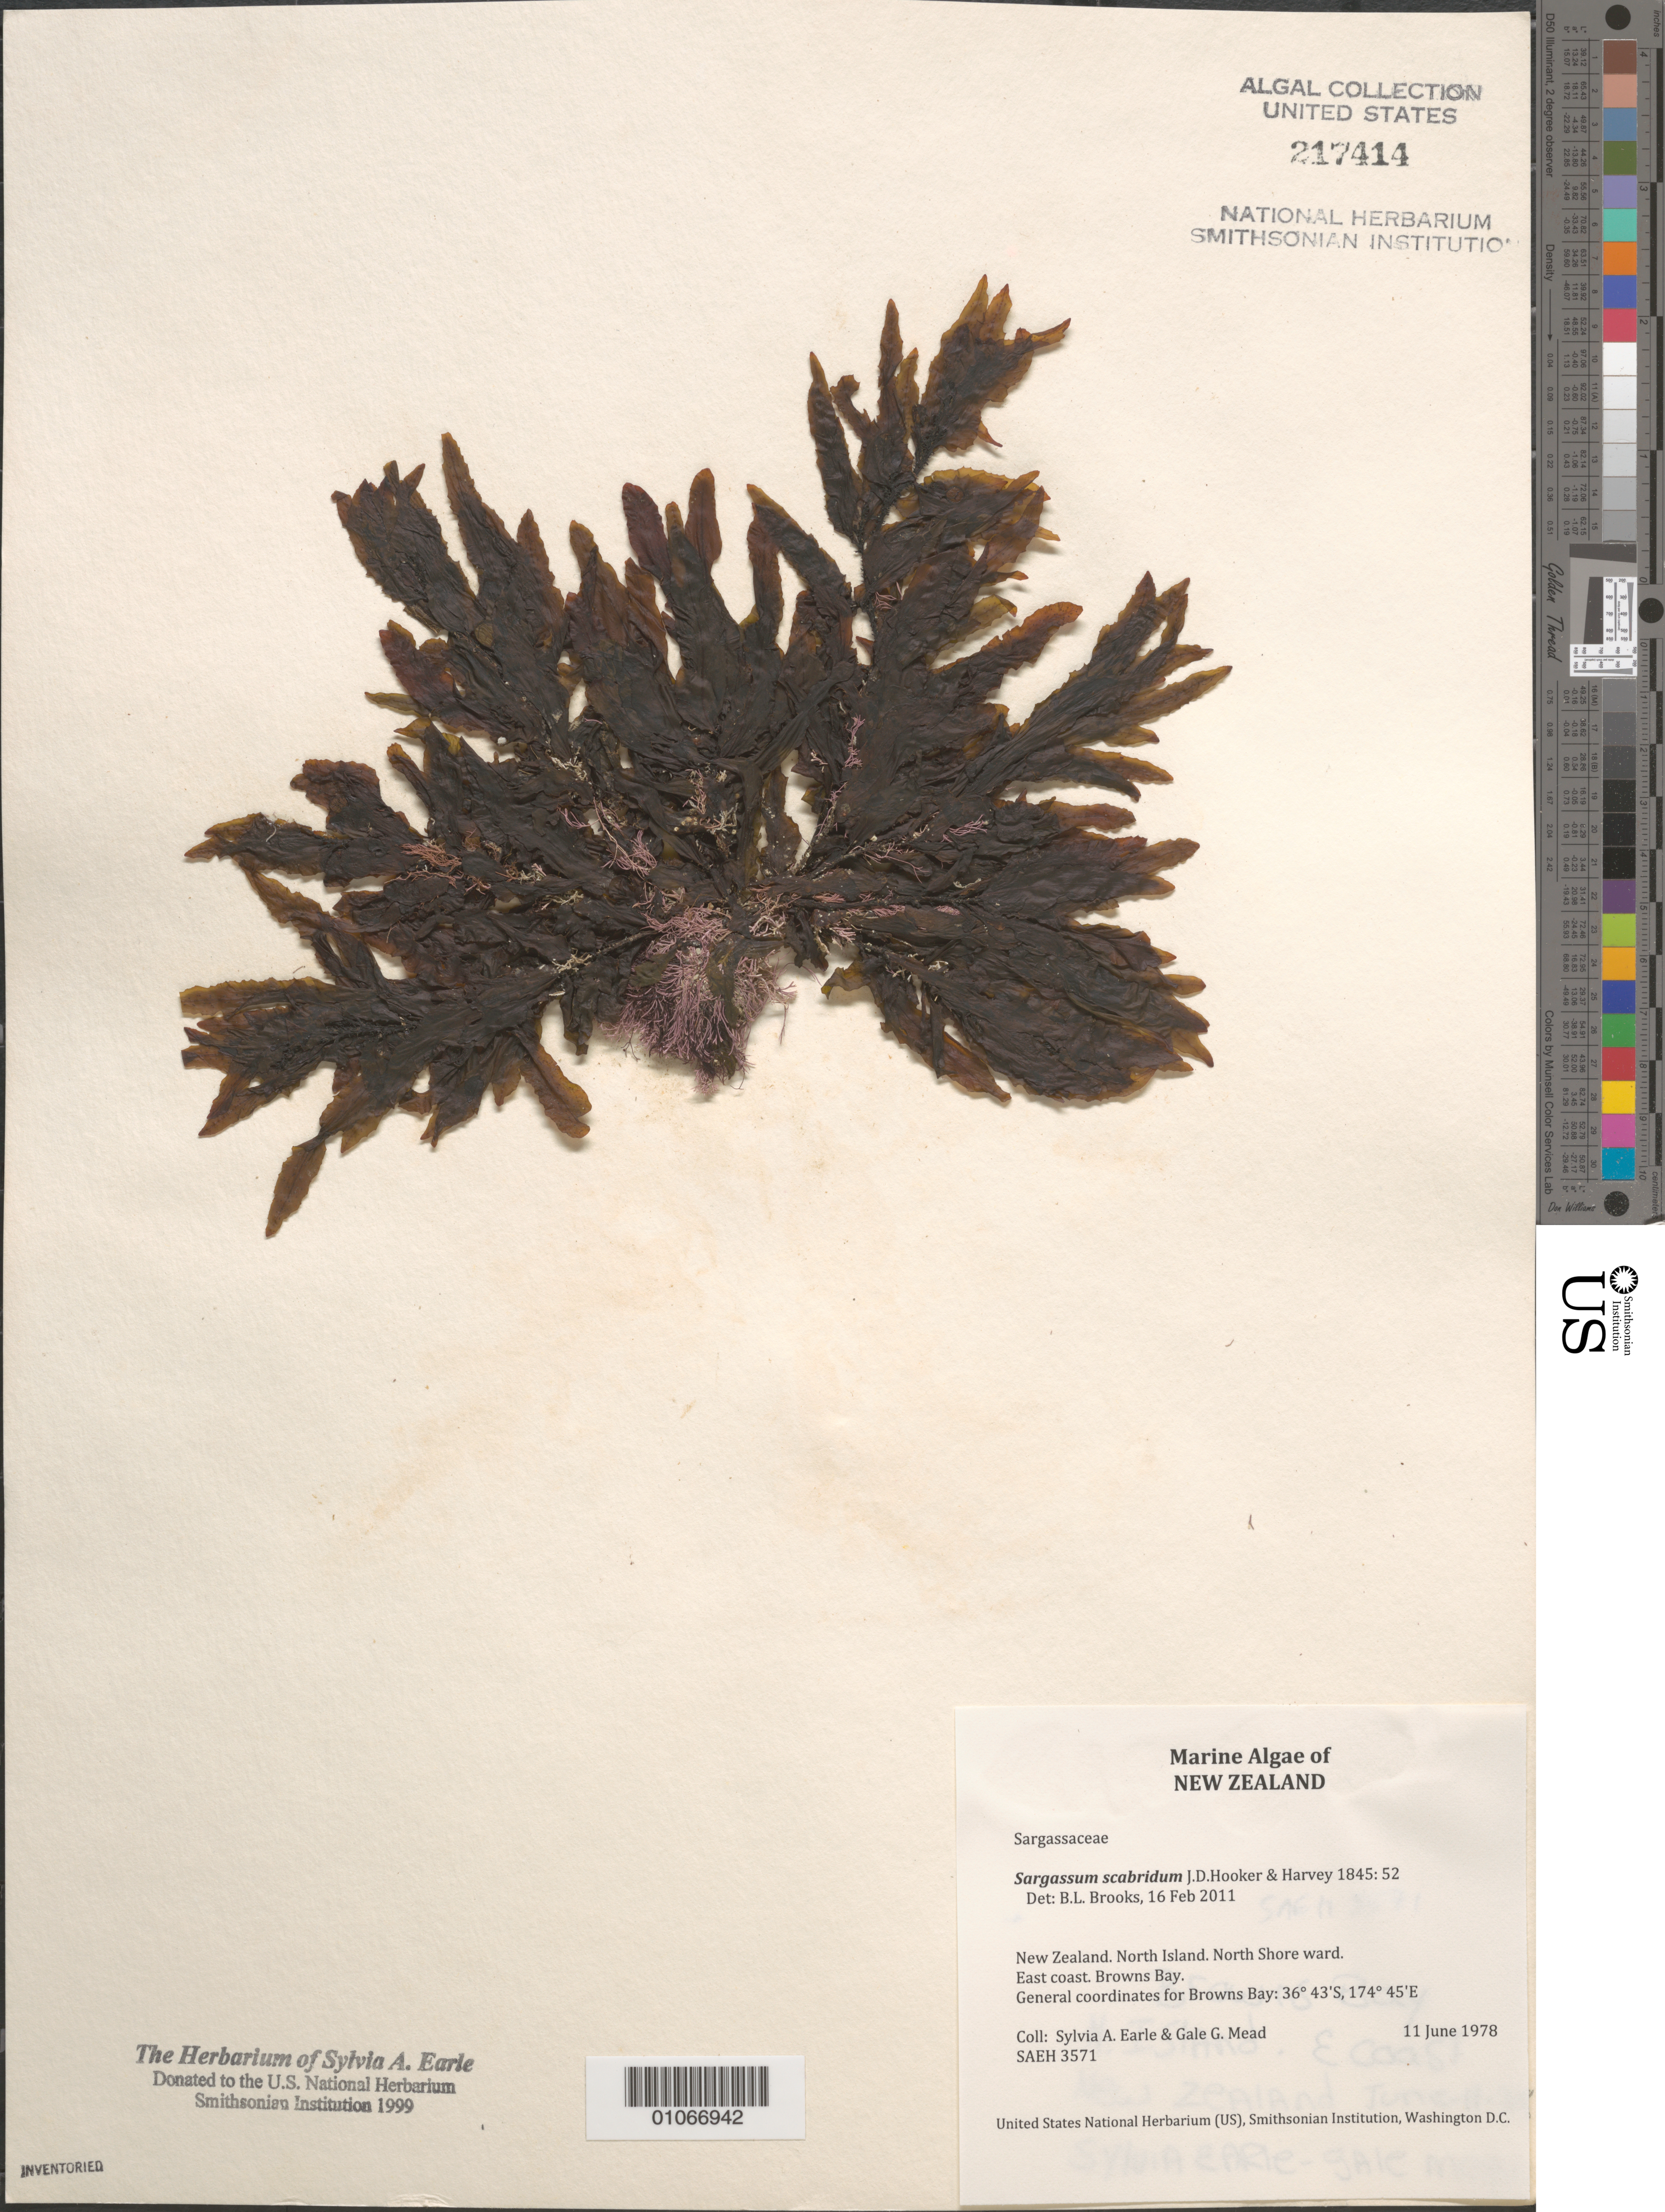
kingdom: Chromista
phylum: Ochrophyta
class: Phaeophyceae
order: Fucales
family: Sargassaceae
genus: Sargassum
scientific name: Sargassum scabridum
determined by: Brooks, B. L., (BOT), Smithsonian Institution - National Museum of Natural History (UNITED STATES)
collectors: S. A. Earle & G. Mead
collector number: SAEH 3571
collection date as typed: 11 Jun 1978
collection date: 1978-06-11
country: New Zealand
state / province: Auckland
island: North Island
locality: East coast, Browns Bay, North Shore ward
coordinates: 36 43'S, 174 45'E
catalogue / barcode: US 217414